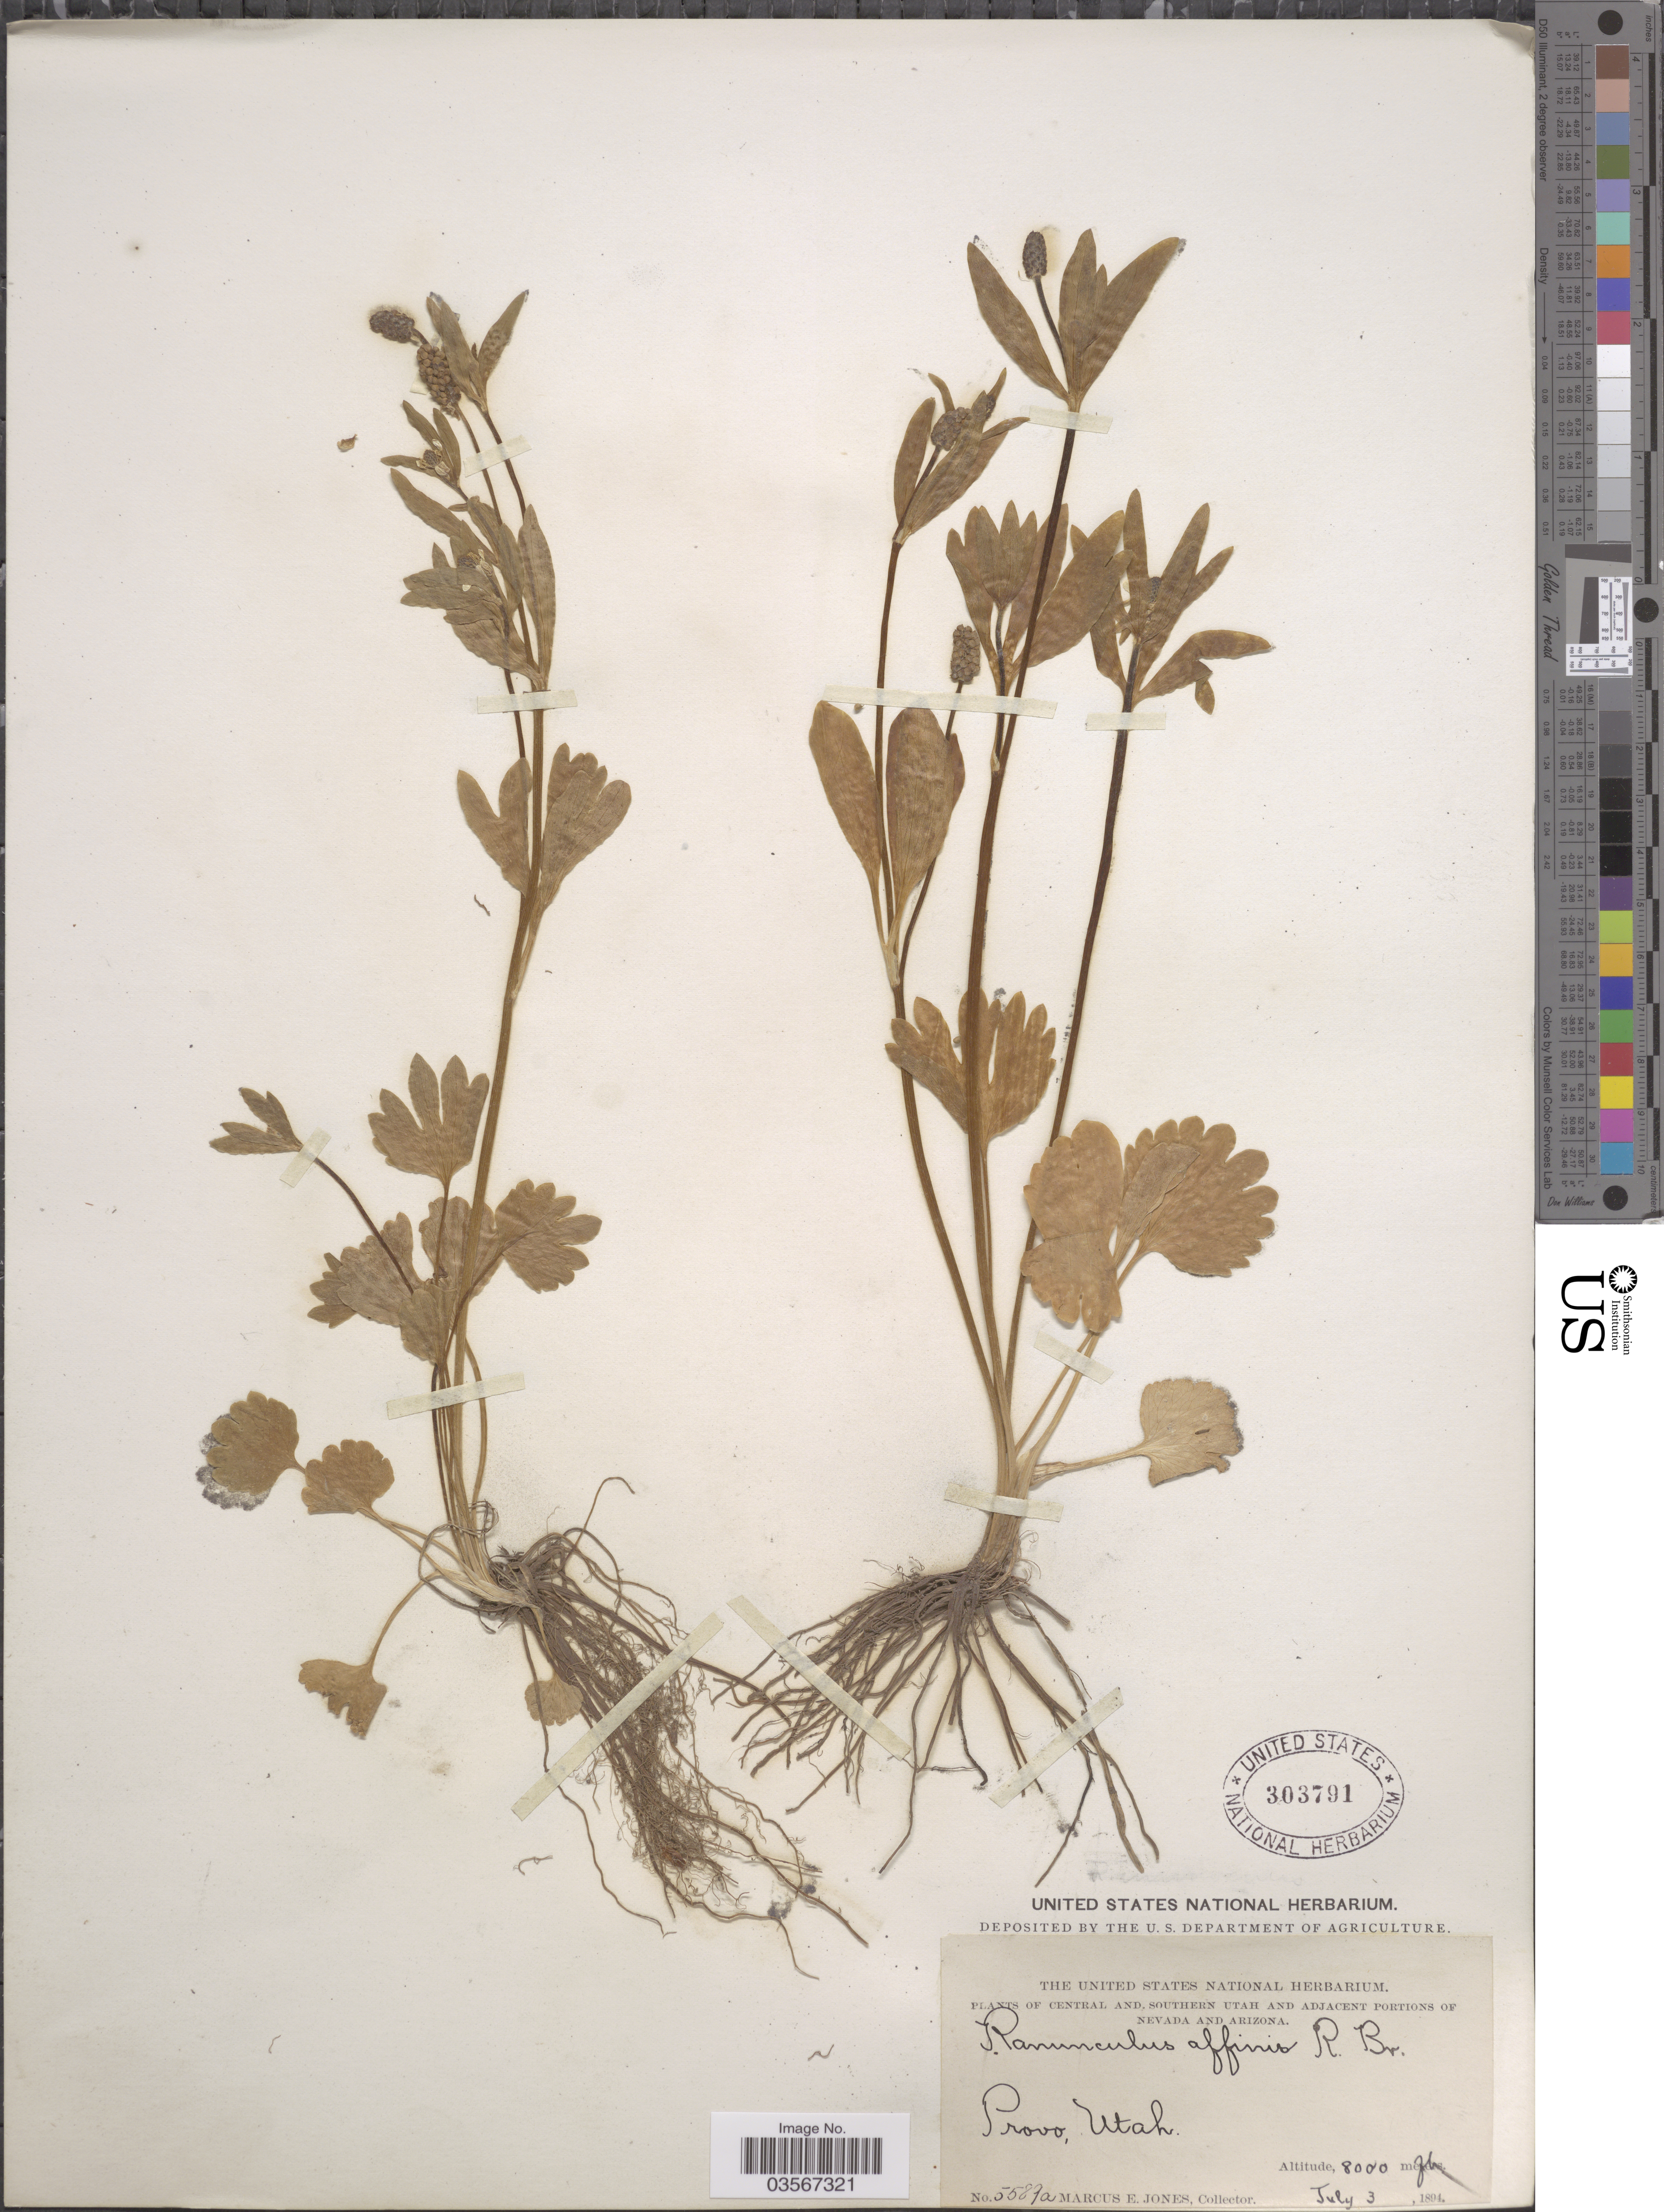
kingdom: Plantae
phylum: Tracheophyta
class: Magnoliopsida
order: Ranunculales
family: Ranunculaceae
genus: Ranunculus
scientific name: Ranunculus inamoenus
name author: Greene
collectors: M. E. Jones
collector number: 5589a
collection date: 1894-07-03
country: United States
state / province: Utah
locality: Central and Southern Utah. Provo.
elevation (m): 2438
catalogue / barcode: US 303791